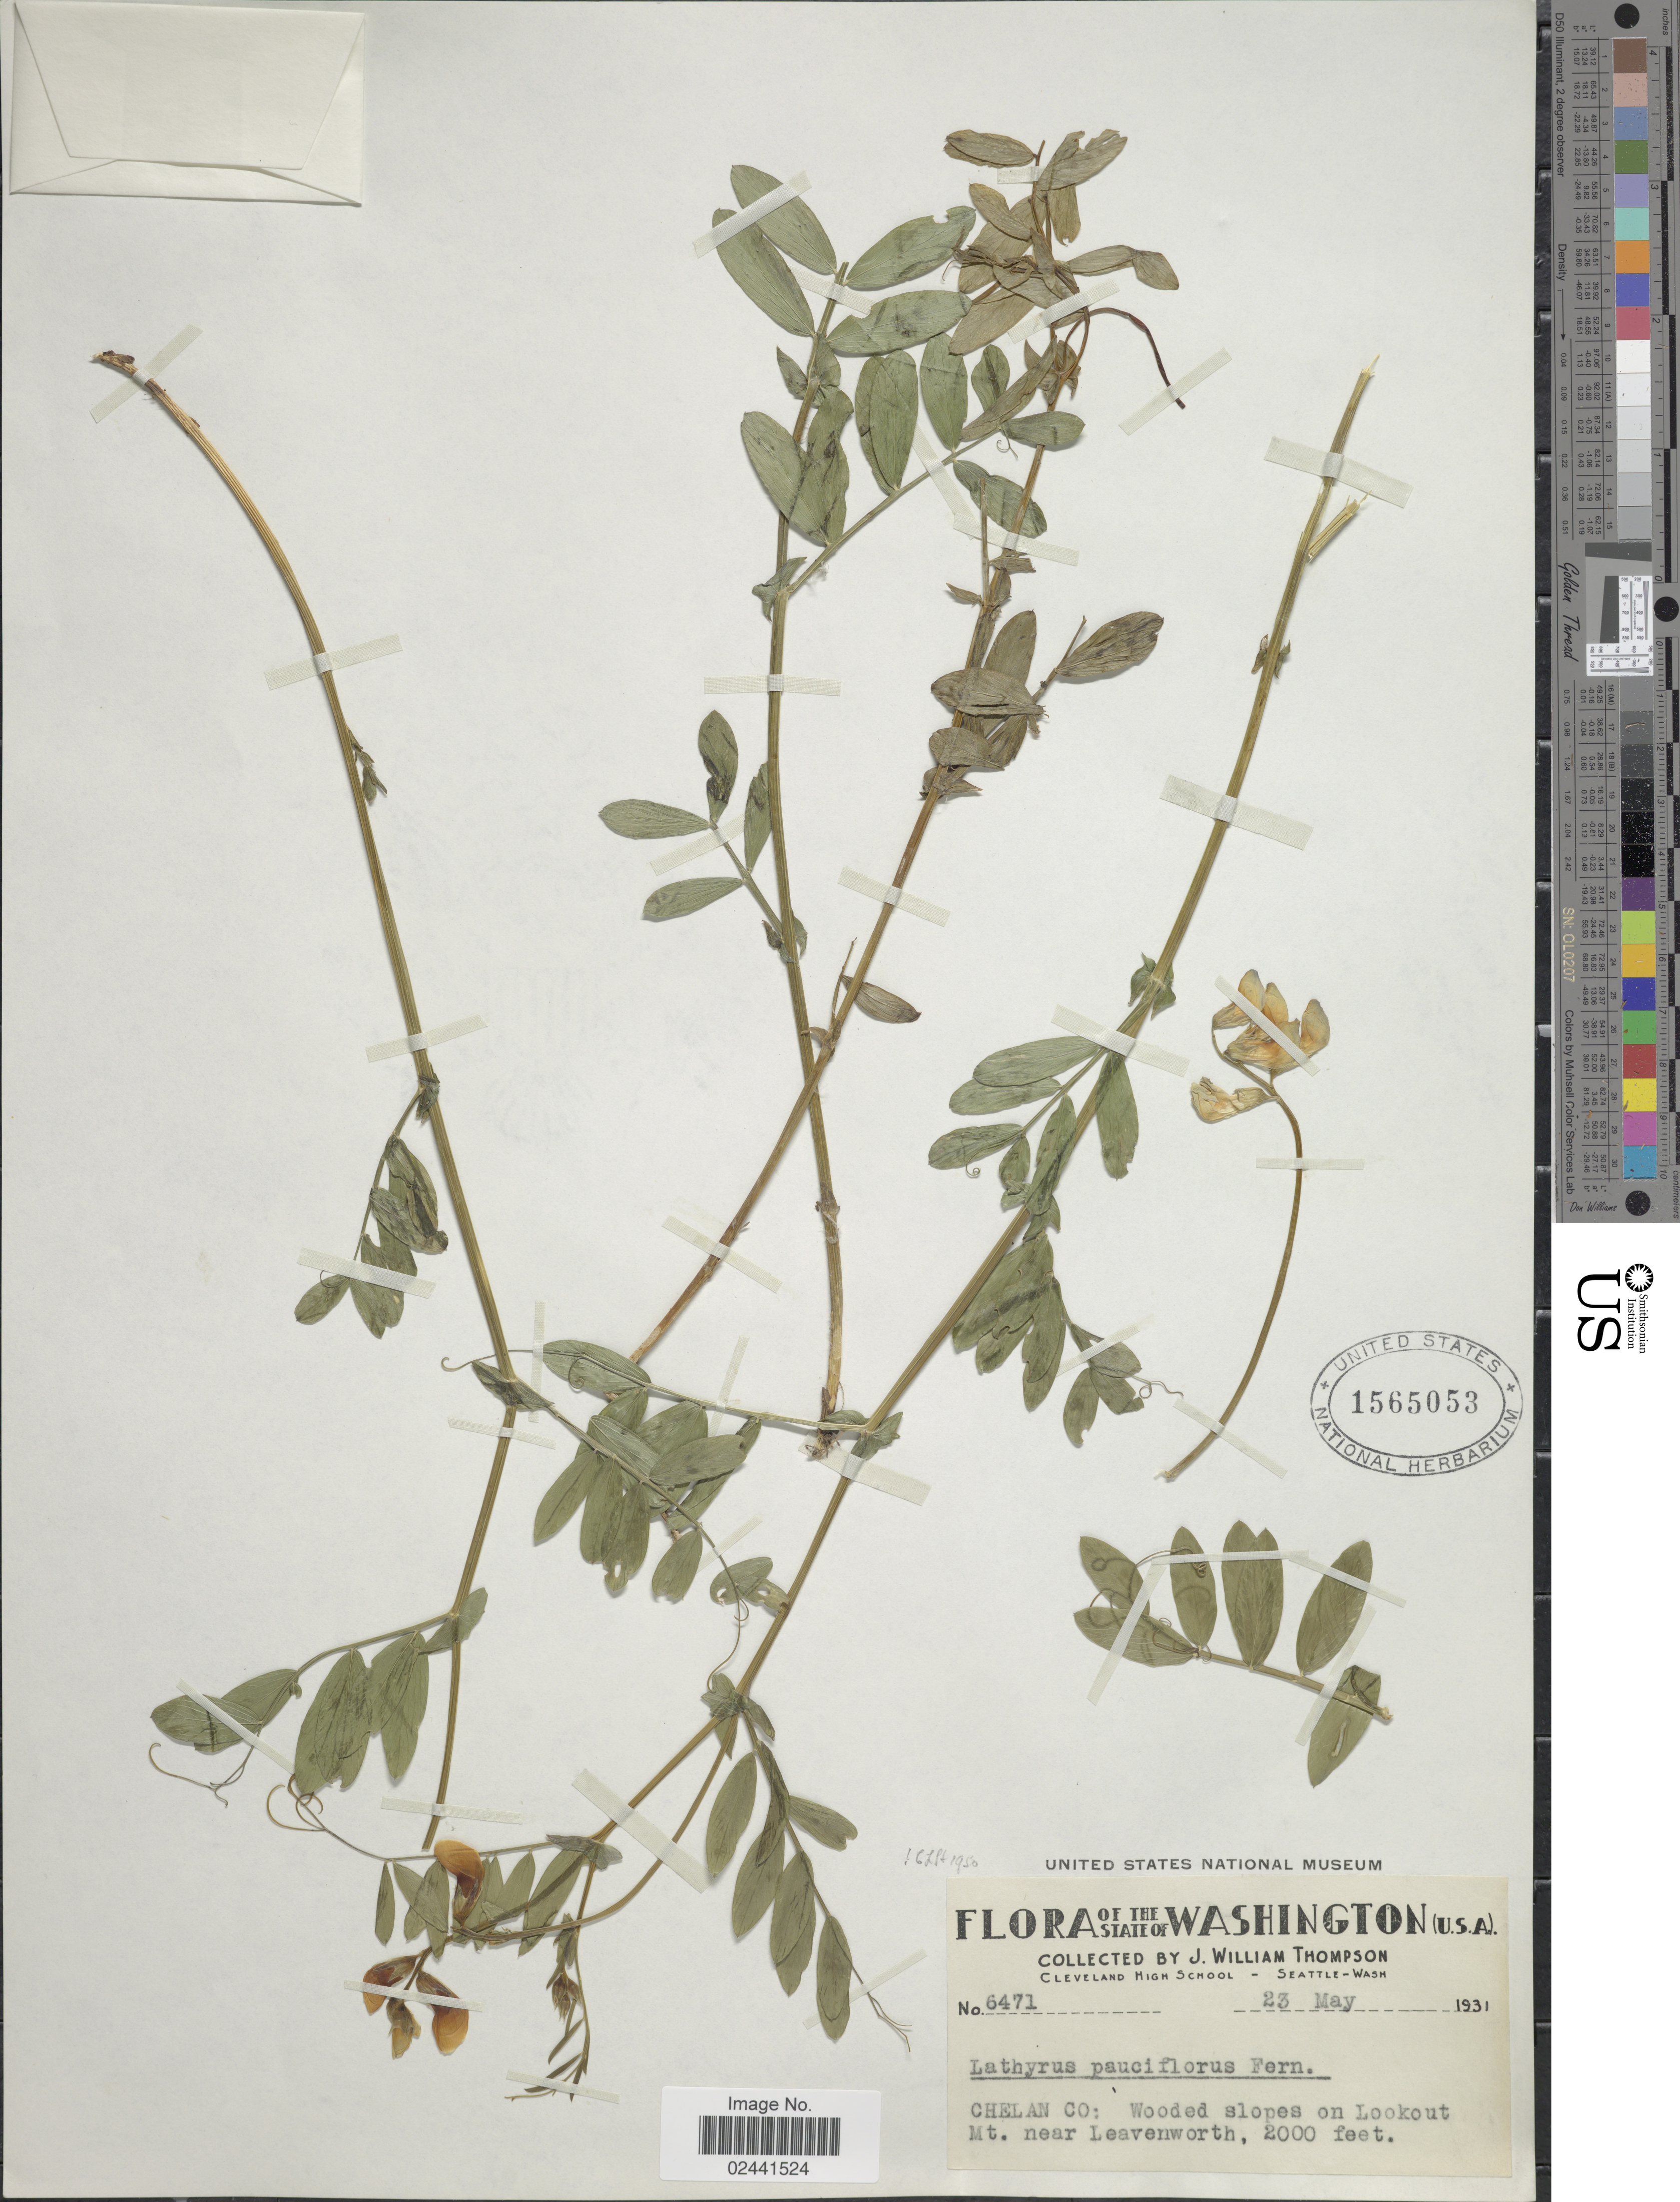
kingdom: Plantae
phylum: Tracheophyta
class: Magnoliopsida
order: Fabales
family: Fabaceae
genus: Lathyrus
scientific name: Lathyrus pauciflorus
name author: Fernald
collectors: J. W. Thompson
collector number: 6471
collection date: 1931-05-23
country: United States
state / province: Washington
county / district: Chelan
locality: Chelan Co: Wooded slopes on Lookout Mt. near Leavenworth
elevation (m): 610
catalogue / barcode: US 1565053